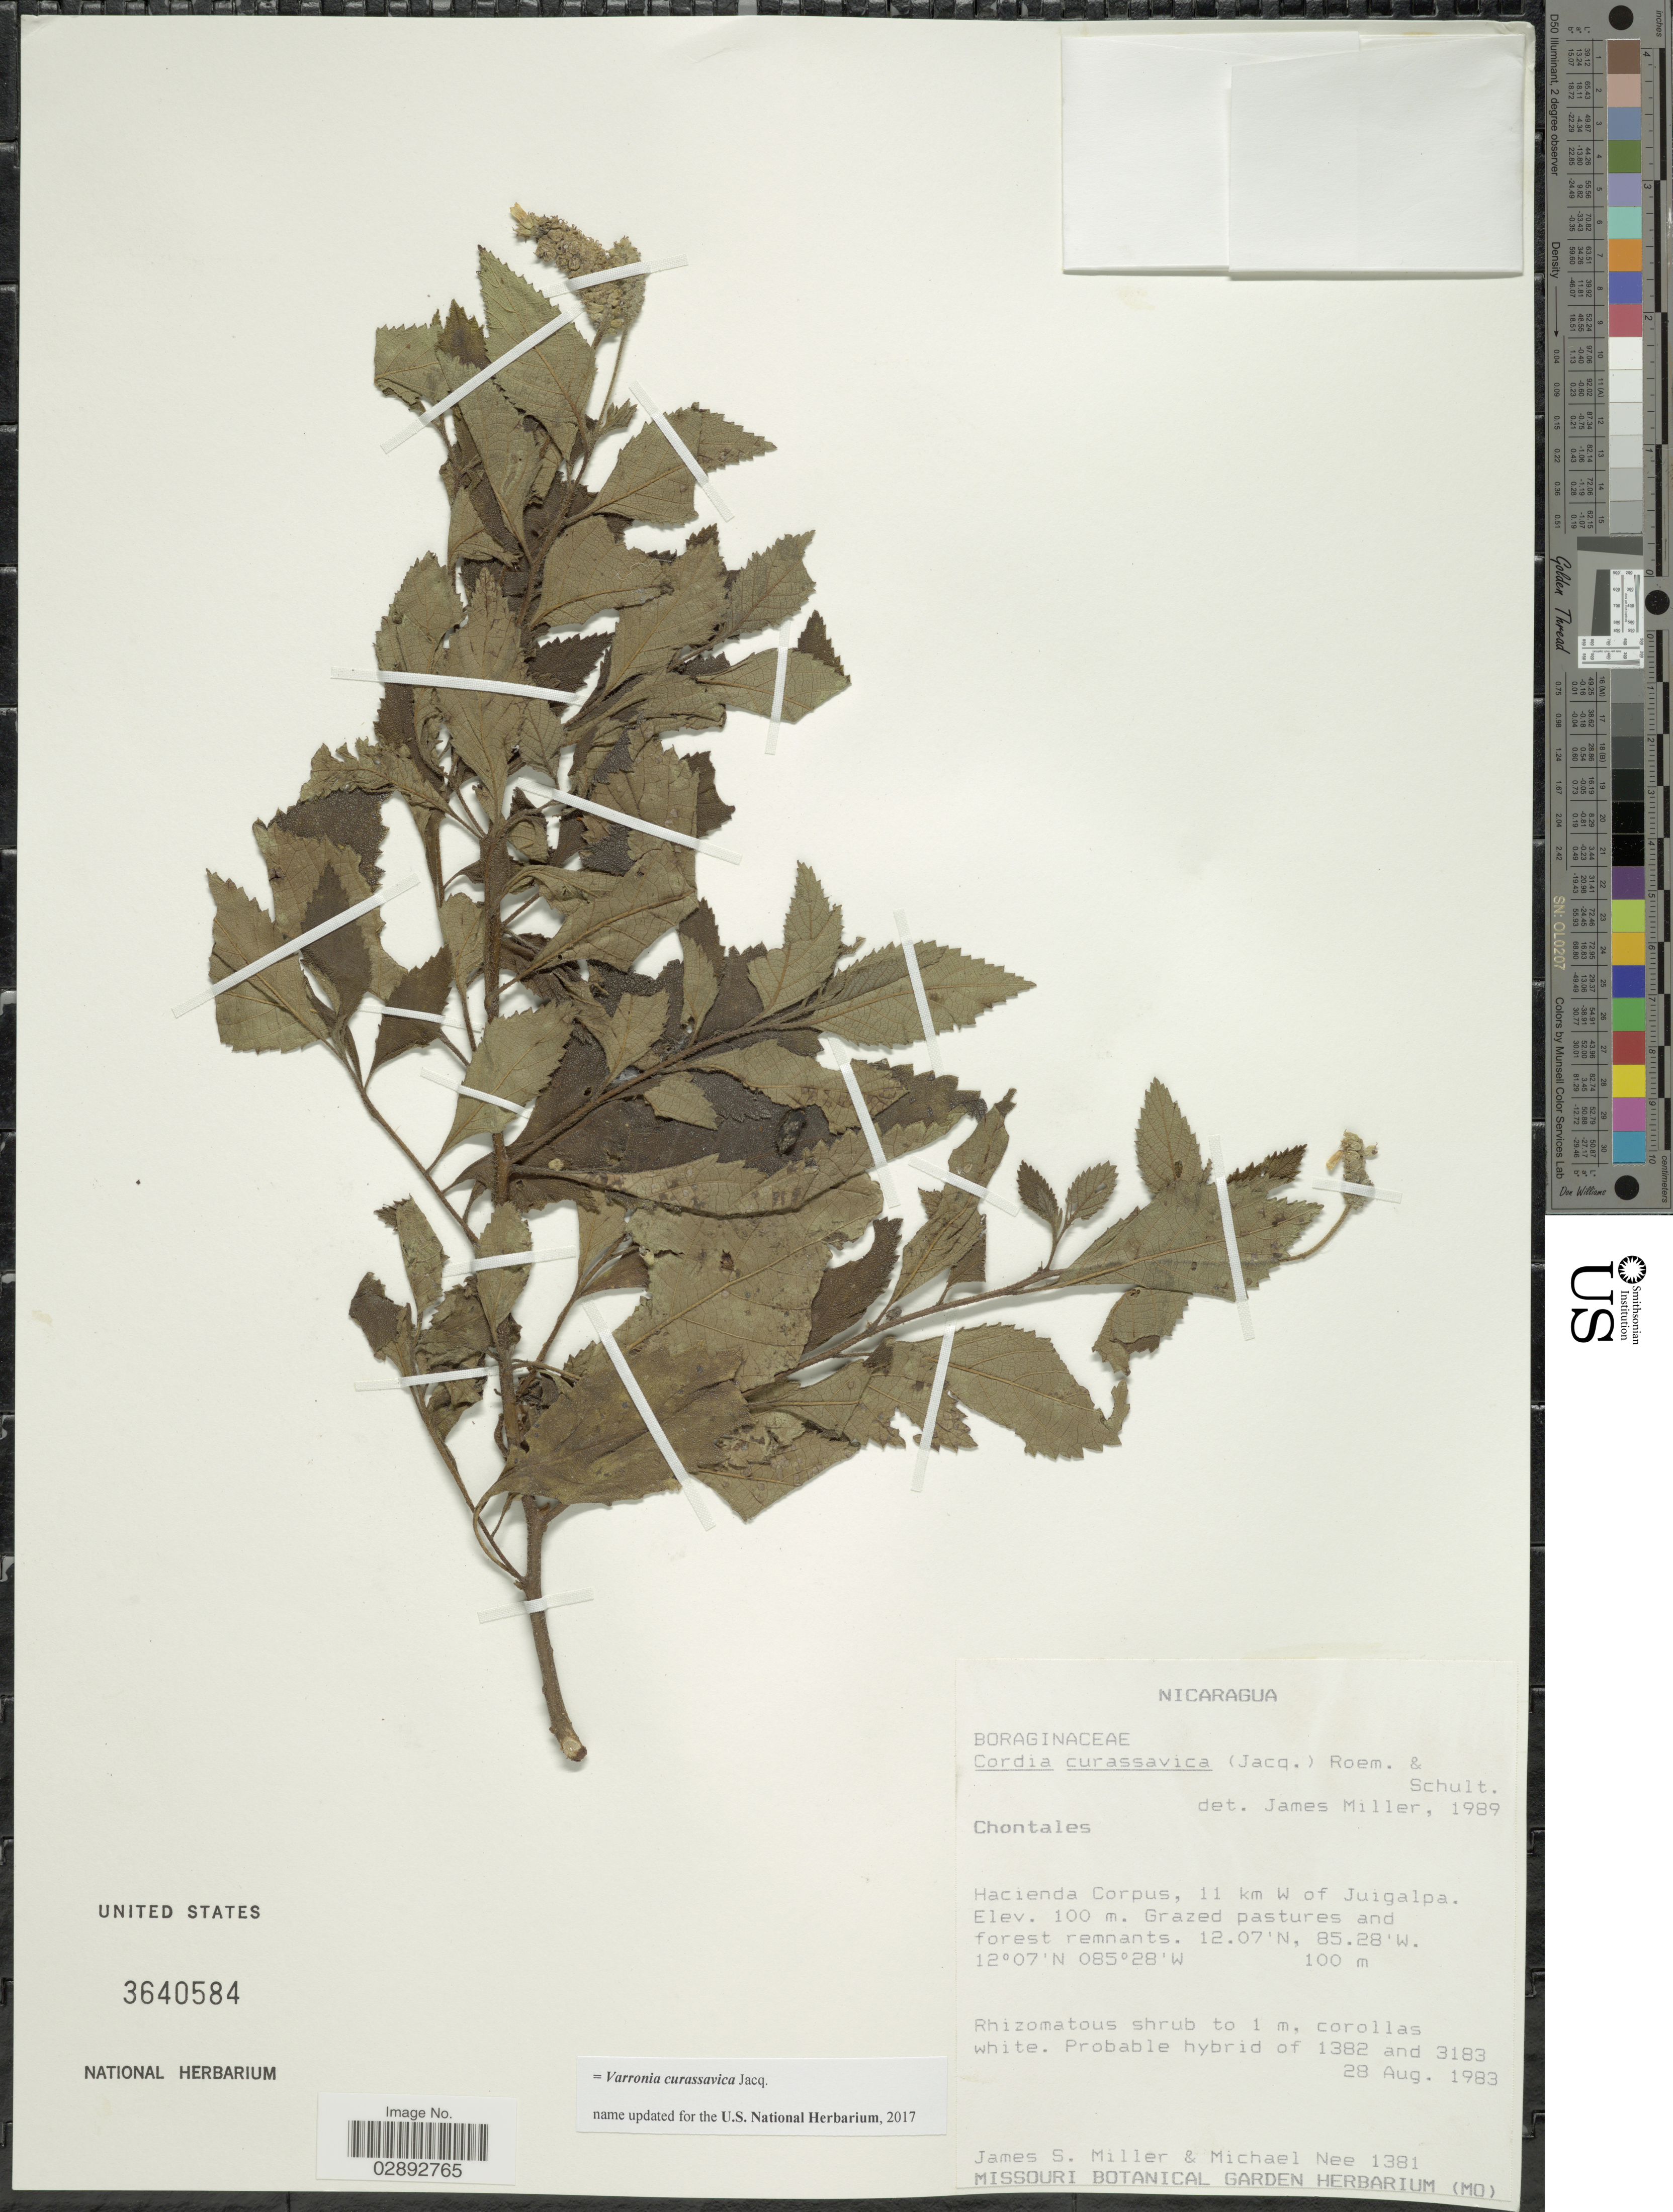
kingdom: Plantae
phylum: Tracheophyta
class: Magnoliopsida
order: Boraginales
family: Cordiaceae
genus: Varronia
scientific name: Varronia curassavica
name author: Jacq.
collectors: J. S. Miller & M. Nee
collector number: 1381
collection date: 1983-08-28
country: Nicaragua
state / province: Chontales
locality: Hacienda Corpus, 11 km W of Juigalpa.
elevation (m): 100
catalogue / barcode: US 3640584